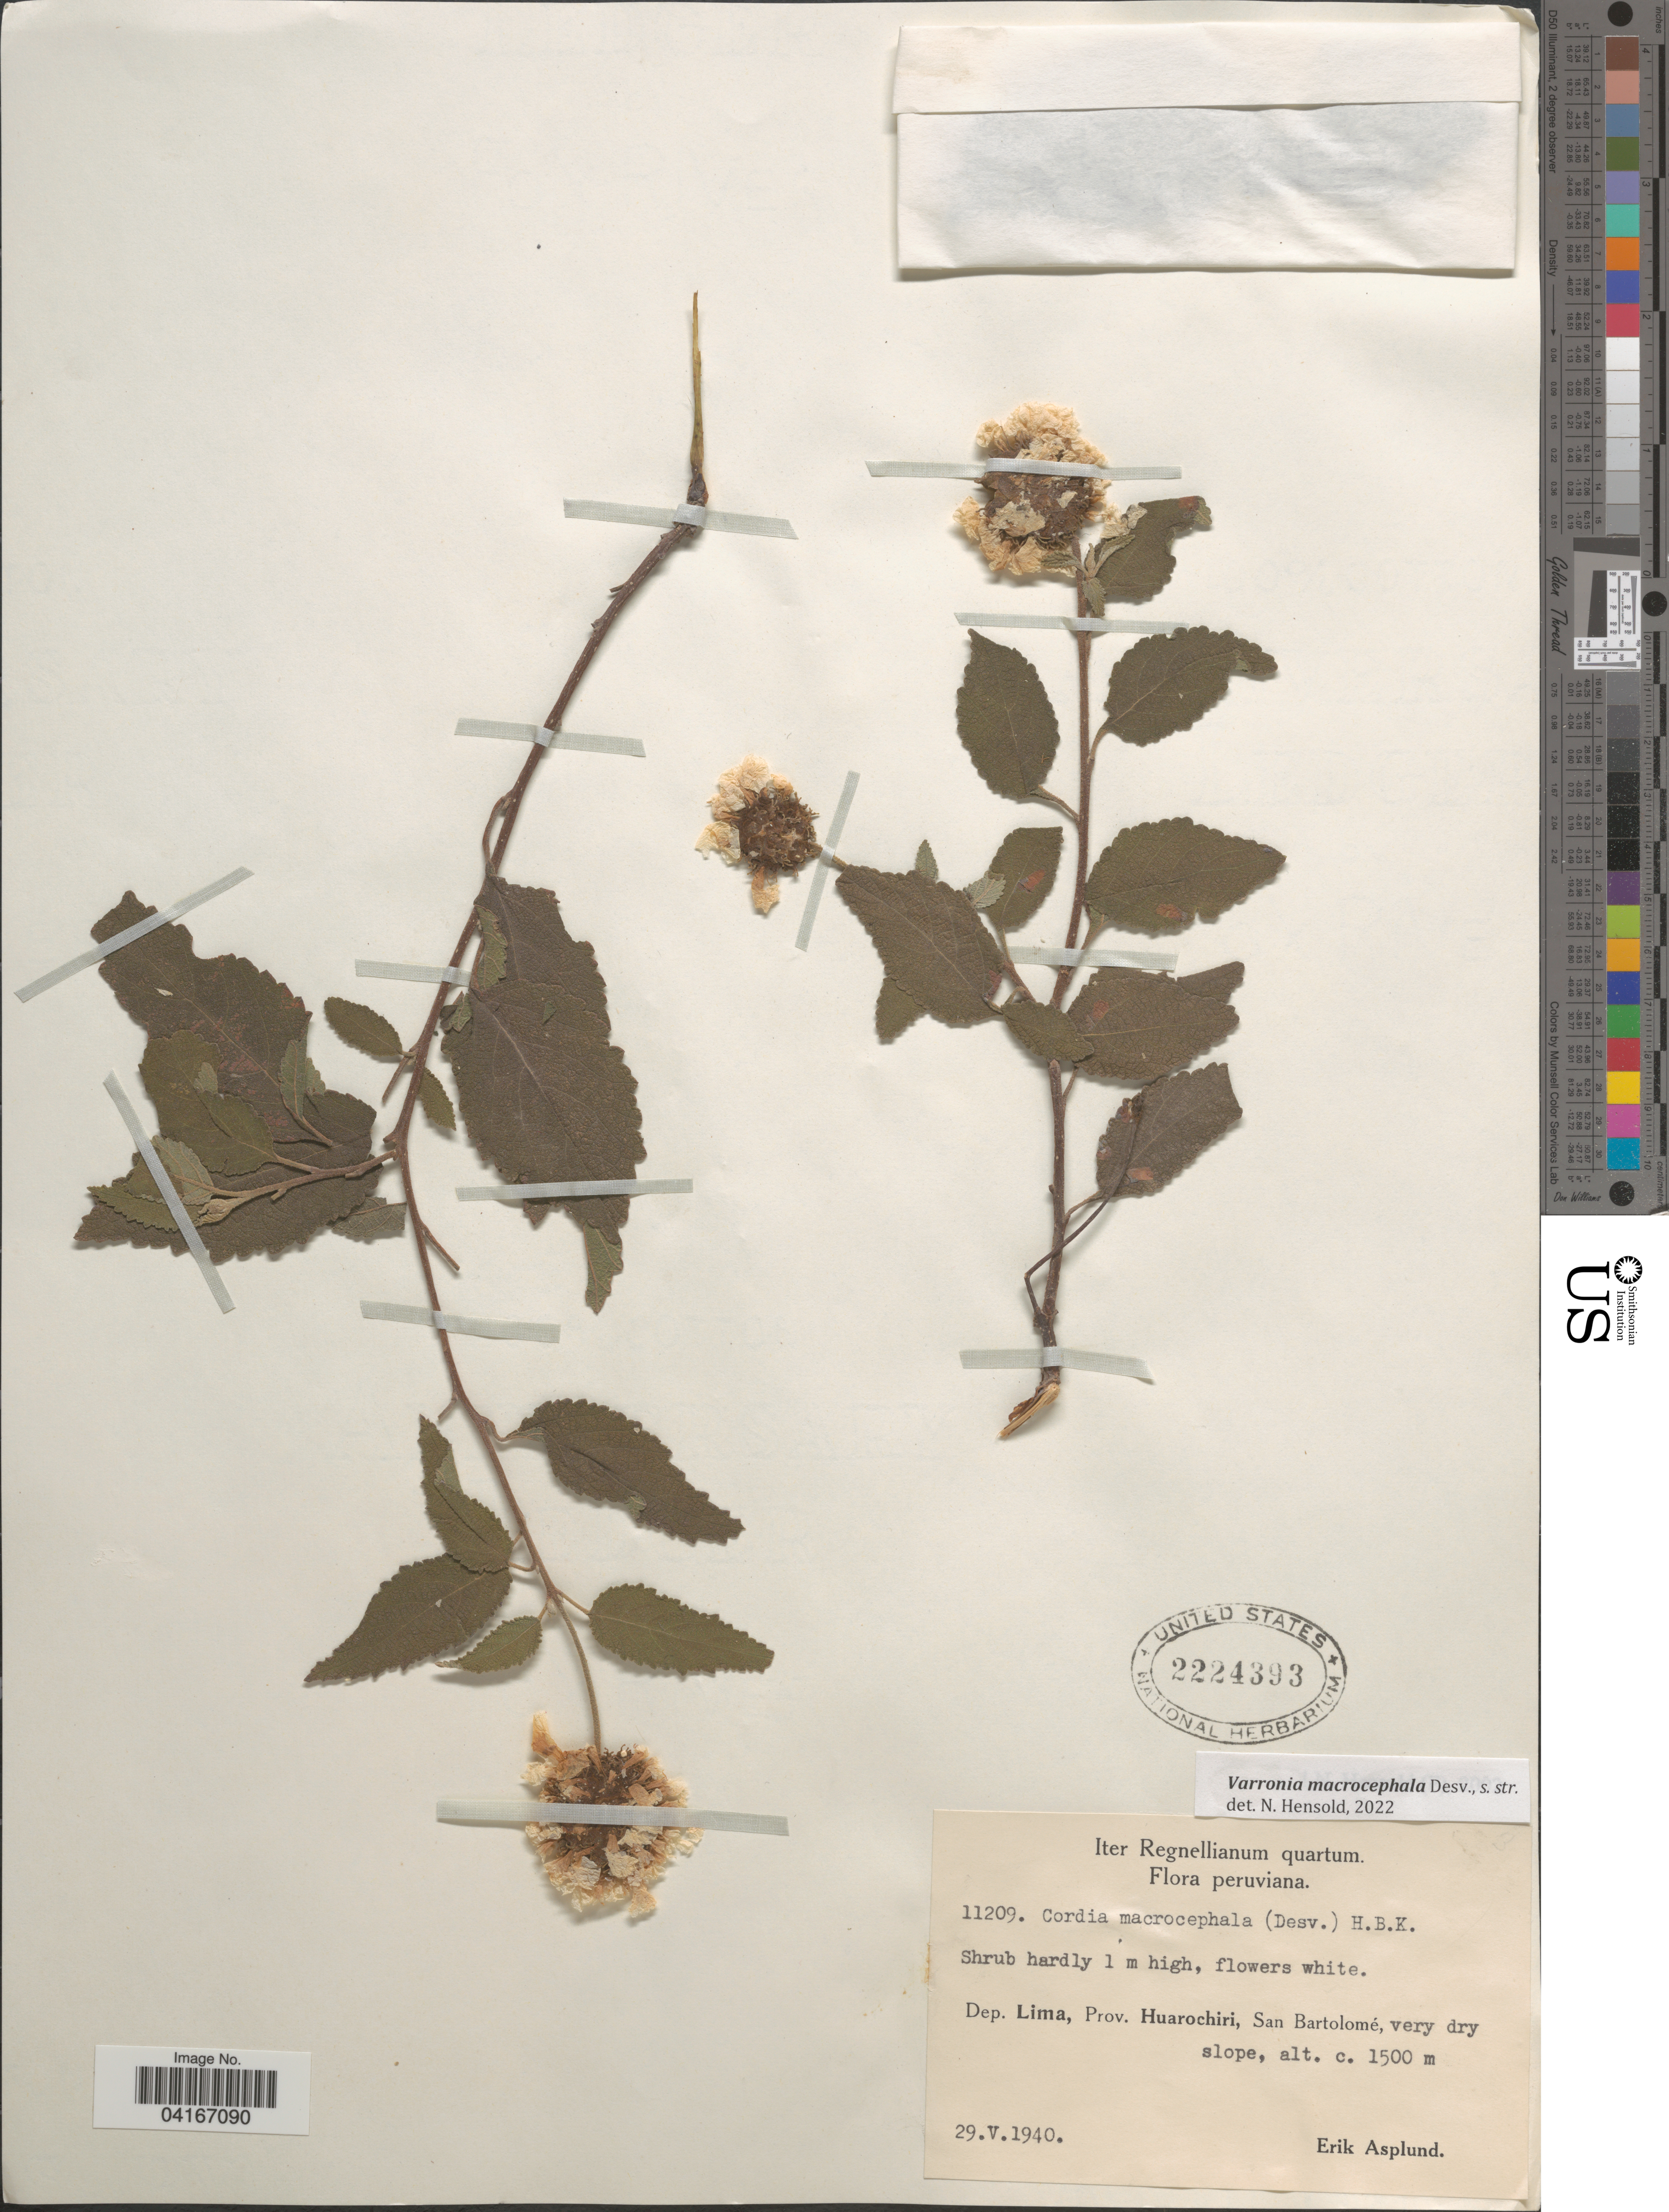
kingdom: Plantae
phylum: Tracheophyta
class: Magnoliopsida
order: Boraginales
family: Cordiaceae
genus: Varronia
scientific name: Varronia macrocephala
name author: Desv.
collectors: E. Asplund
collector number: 11209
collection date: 1940-05-29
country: Peru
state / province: Lima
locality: Iter Regnellianum quartum. Dep. Lima, Prov. Huarochiri, San Bartolomé.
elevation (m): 1500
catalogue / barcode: US 2224393